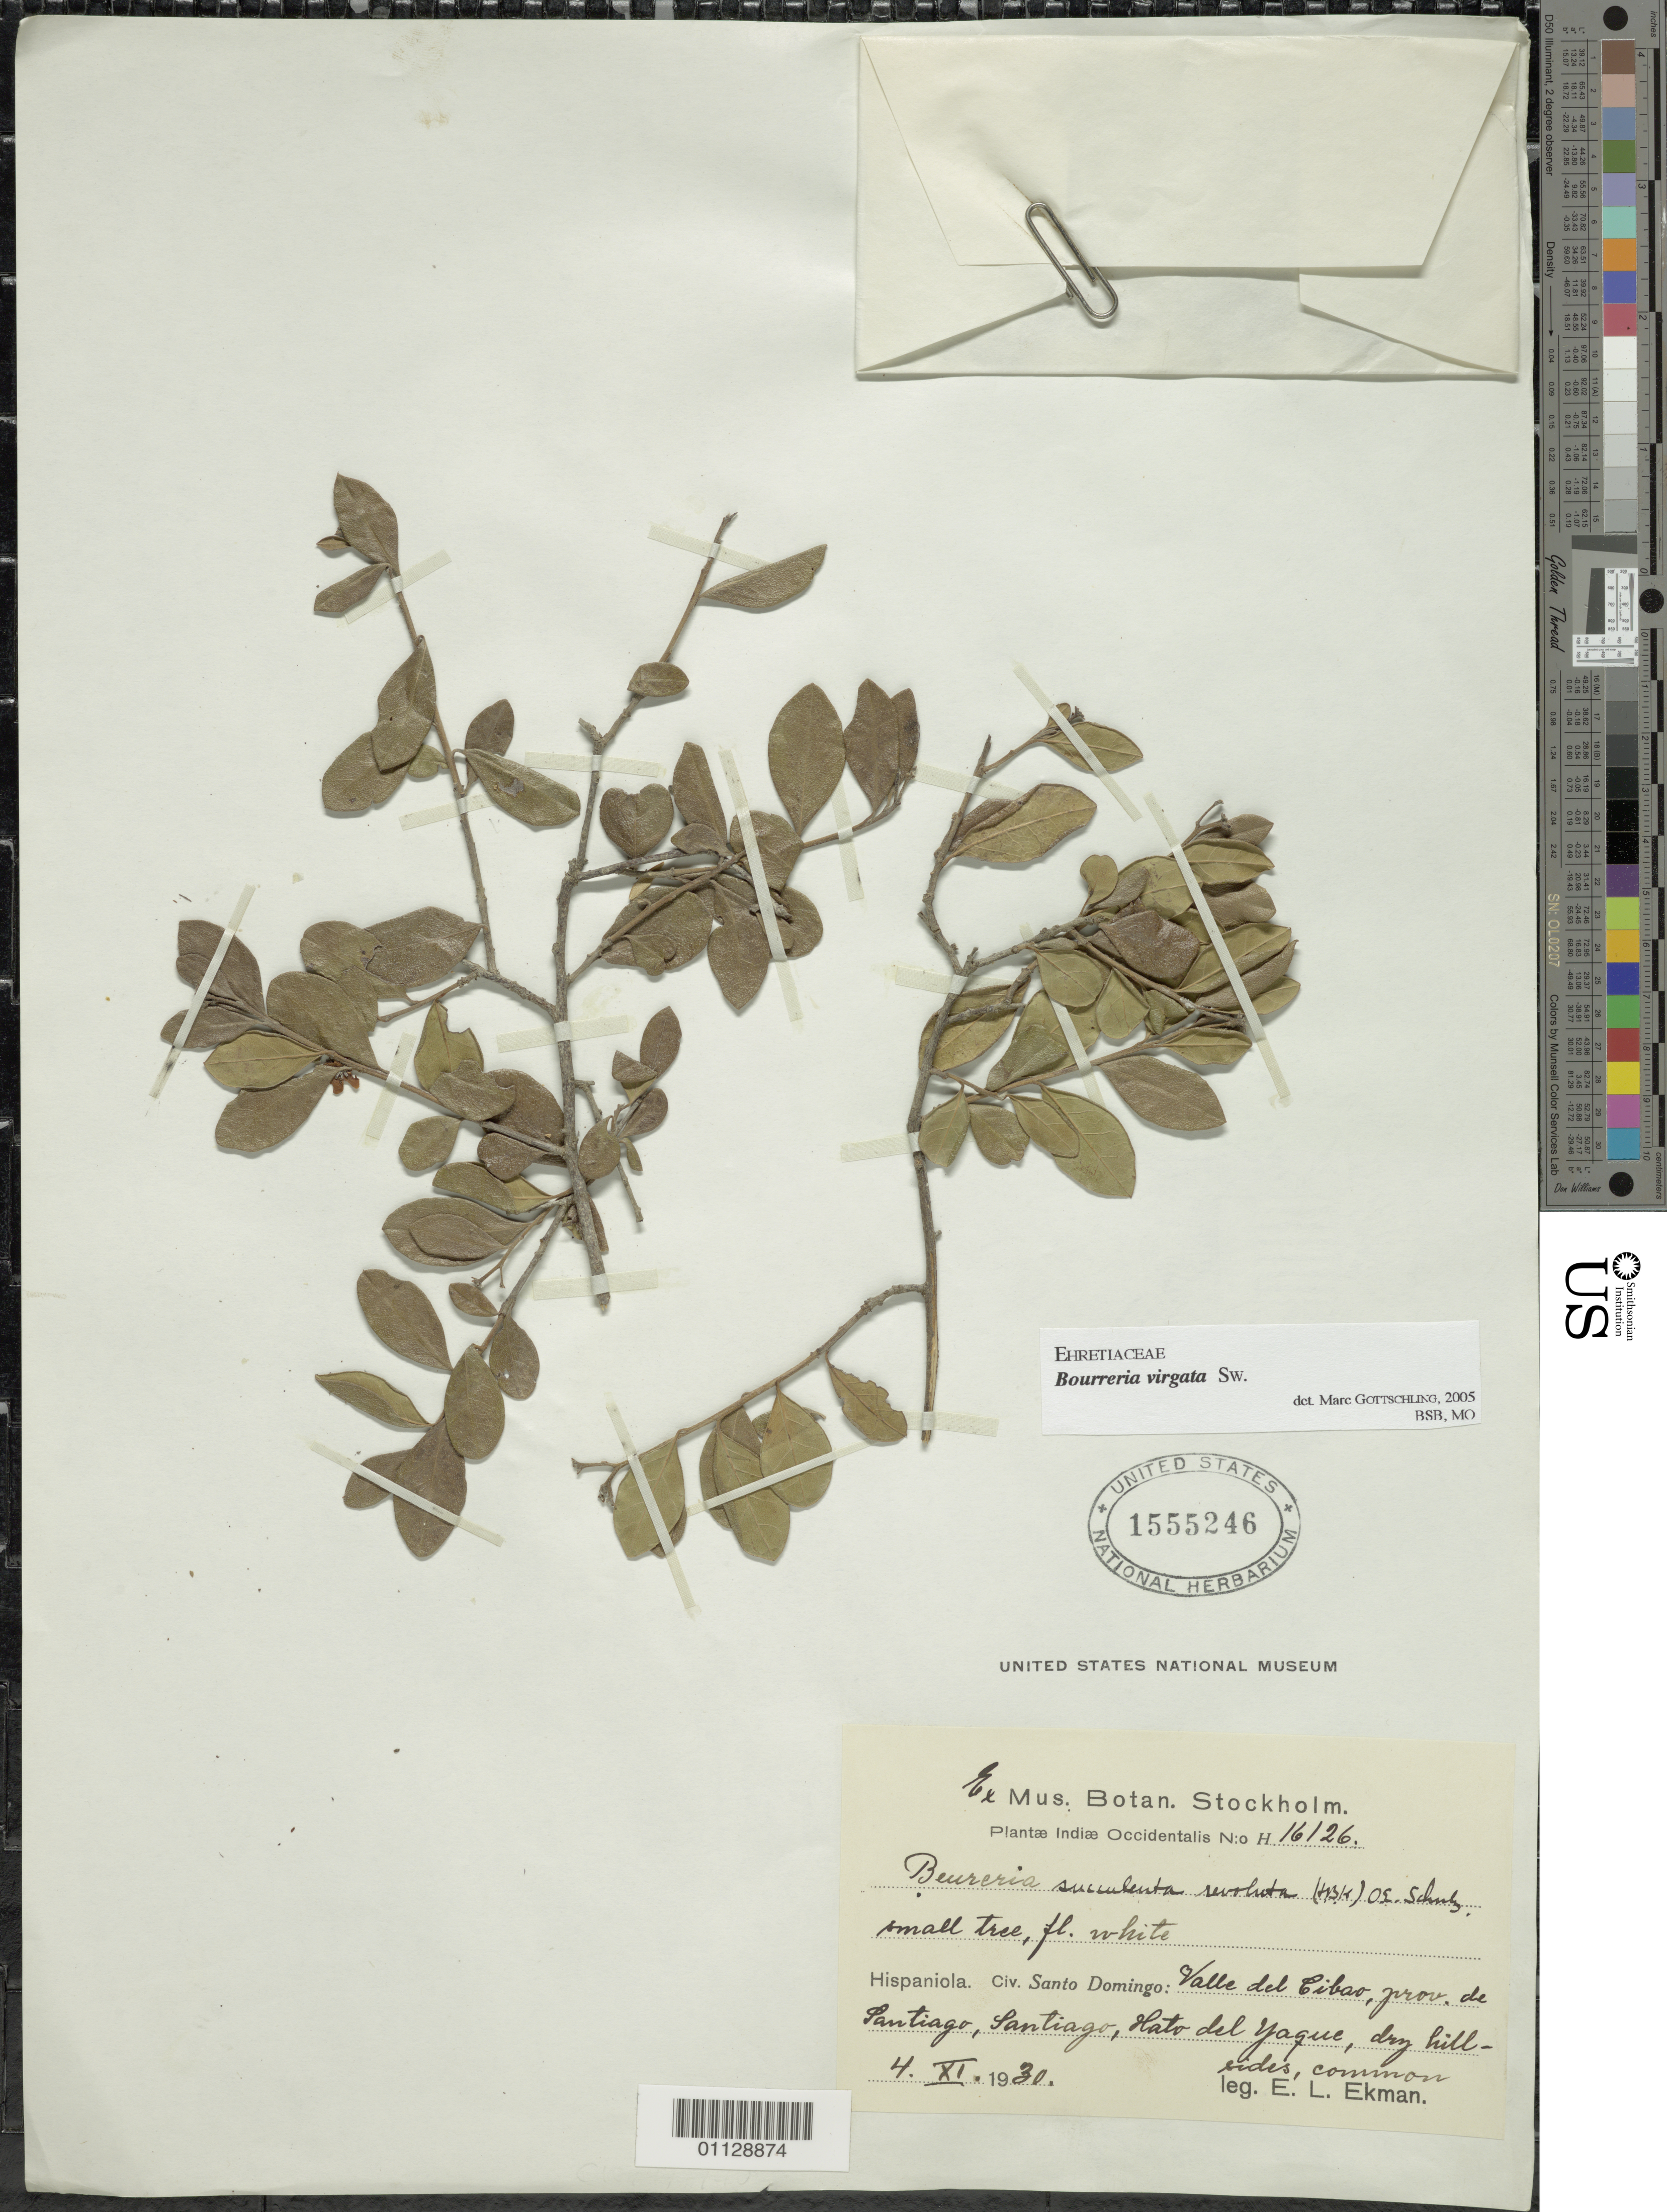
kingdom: Plantae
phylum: Tracheophyta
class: Magnoliopsida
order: Boraginales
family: Ehretiaceae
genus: Bourreria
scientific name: Bourreria virgata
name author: (Sw.) G. Don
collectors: E. L. Ekman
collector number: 16126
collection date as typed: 04 Nov 1930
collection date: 1930-11-04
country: Dominican Republic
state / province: Santiago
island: Hispaniola I.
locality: Cibaz Valley, dry hillside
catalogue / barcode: US 1555246